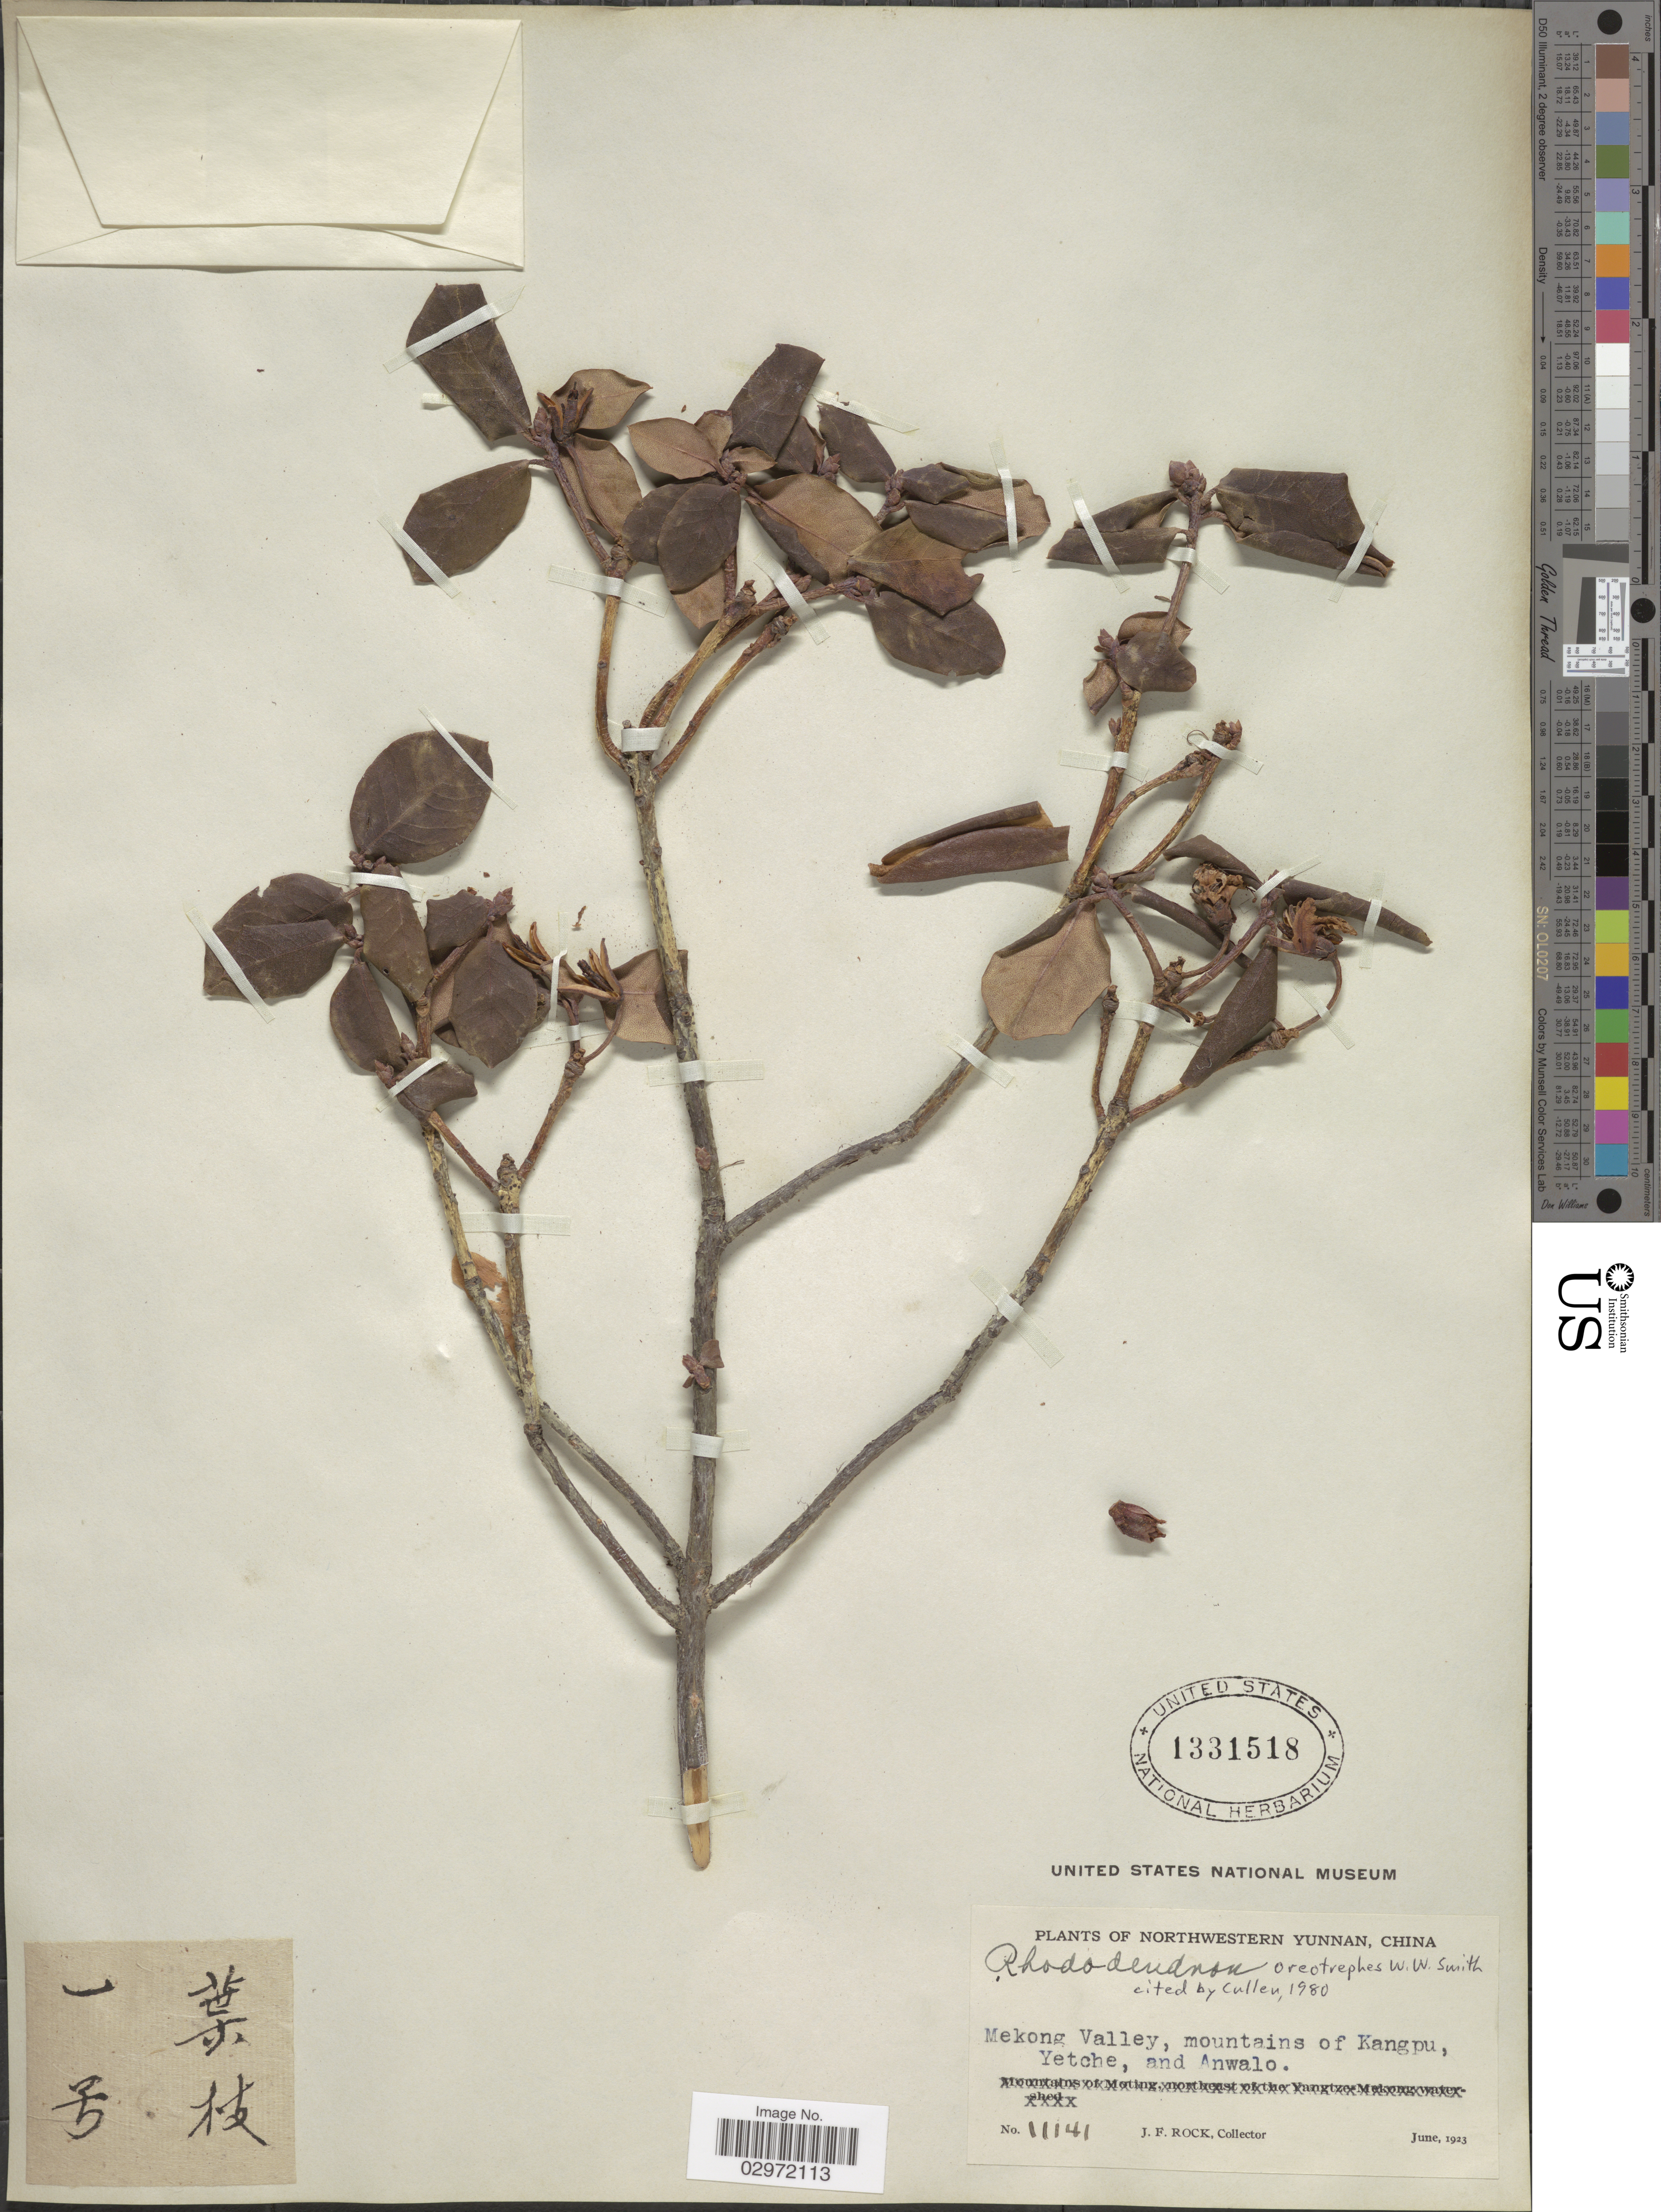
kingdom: Plantae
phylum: Tracheophyta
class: Magnoliopsida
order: Ericales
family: Ericaceae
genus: Rhododendron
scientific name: Rhododendron oreotrephes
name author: W.W. Sm.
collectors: J. Rock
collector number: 11141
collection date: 1923-06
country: China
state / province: Yunnan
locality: Northwestern Yunnan. Mekong Valley, mountains of Kangpu, Yetche, and Anwalo.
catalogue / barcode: US 1331518